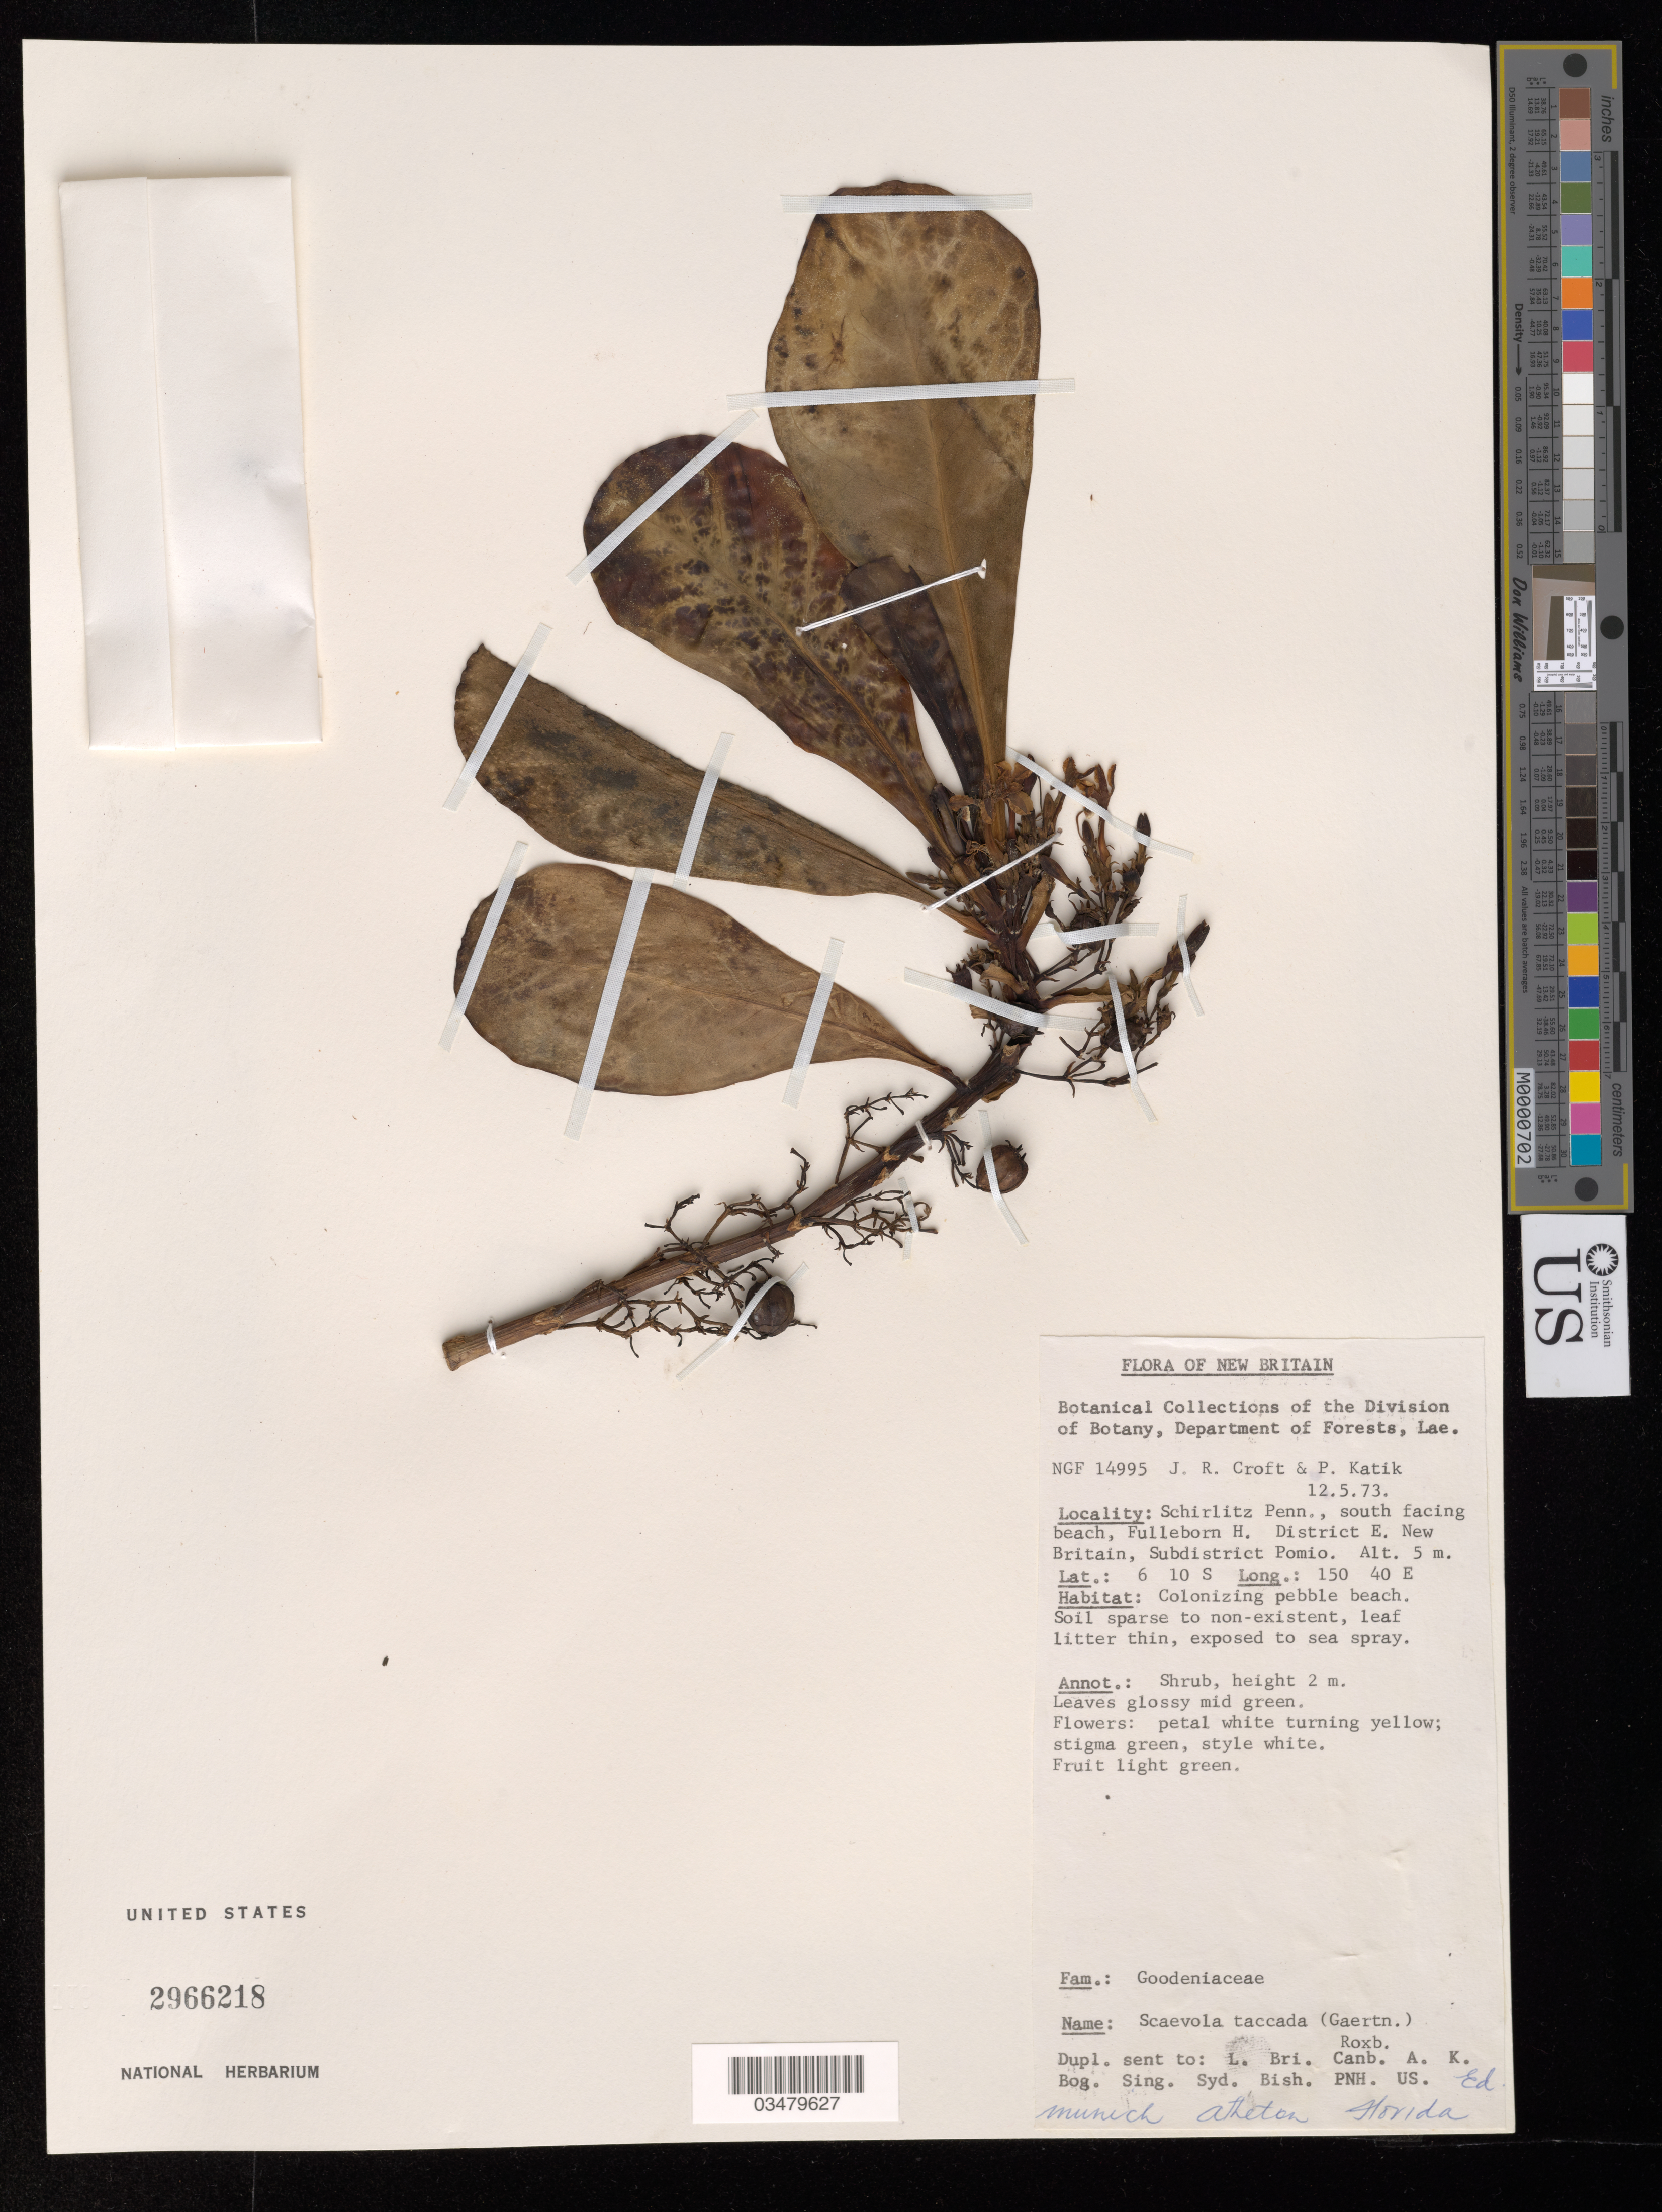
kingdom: Plantae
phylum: Tracheophyta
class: Magnoliopsida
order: Asterales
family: Goodeniaceae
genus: Scaevola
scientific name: Scaevola taccada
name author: (Gaertn.) Roxb.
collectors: J. R. Croft & P. Katik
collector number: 14995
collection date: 1973-05-12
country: Papua New Guinea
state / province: East New Britain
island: New Britain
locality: Schirlitz Penn., south facing beach, Fulleborn H.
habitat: Pebble beach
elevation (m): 5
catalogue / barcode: US 2966218